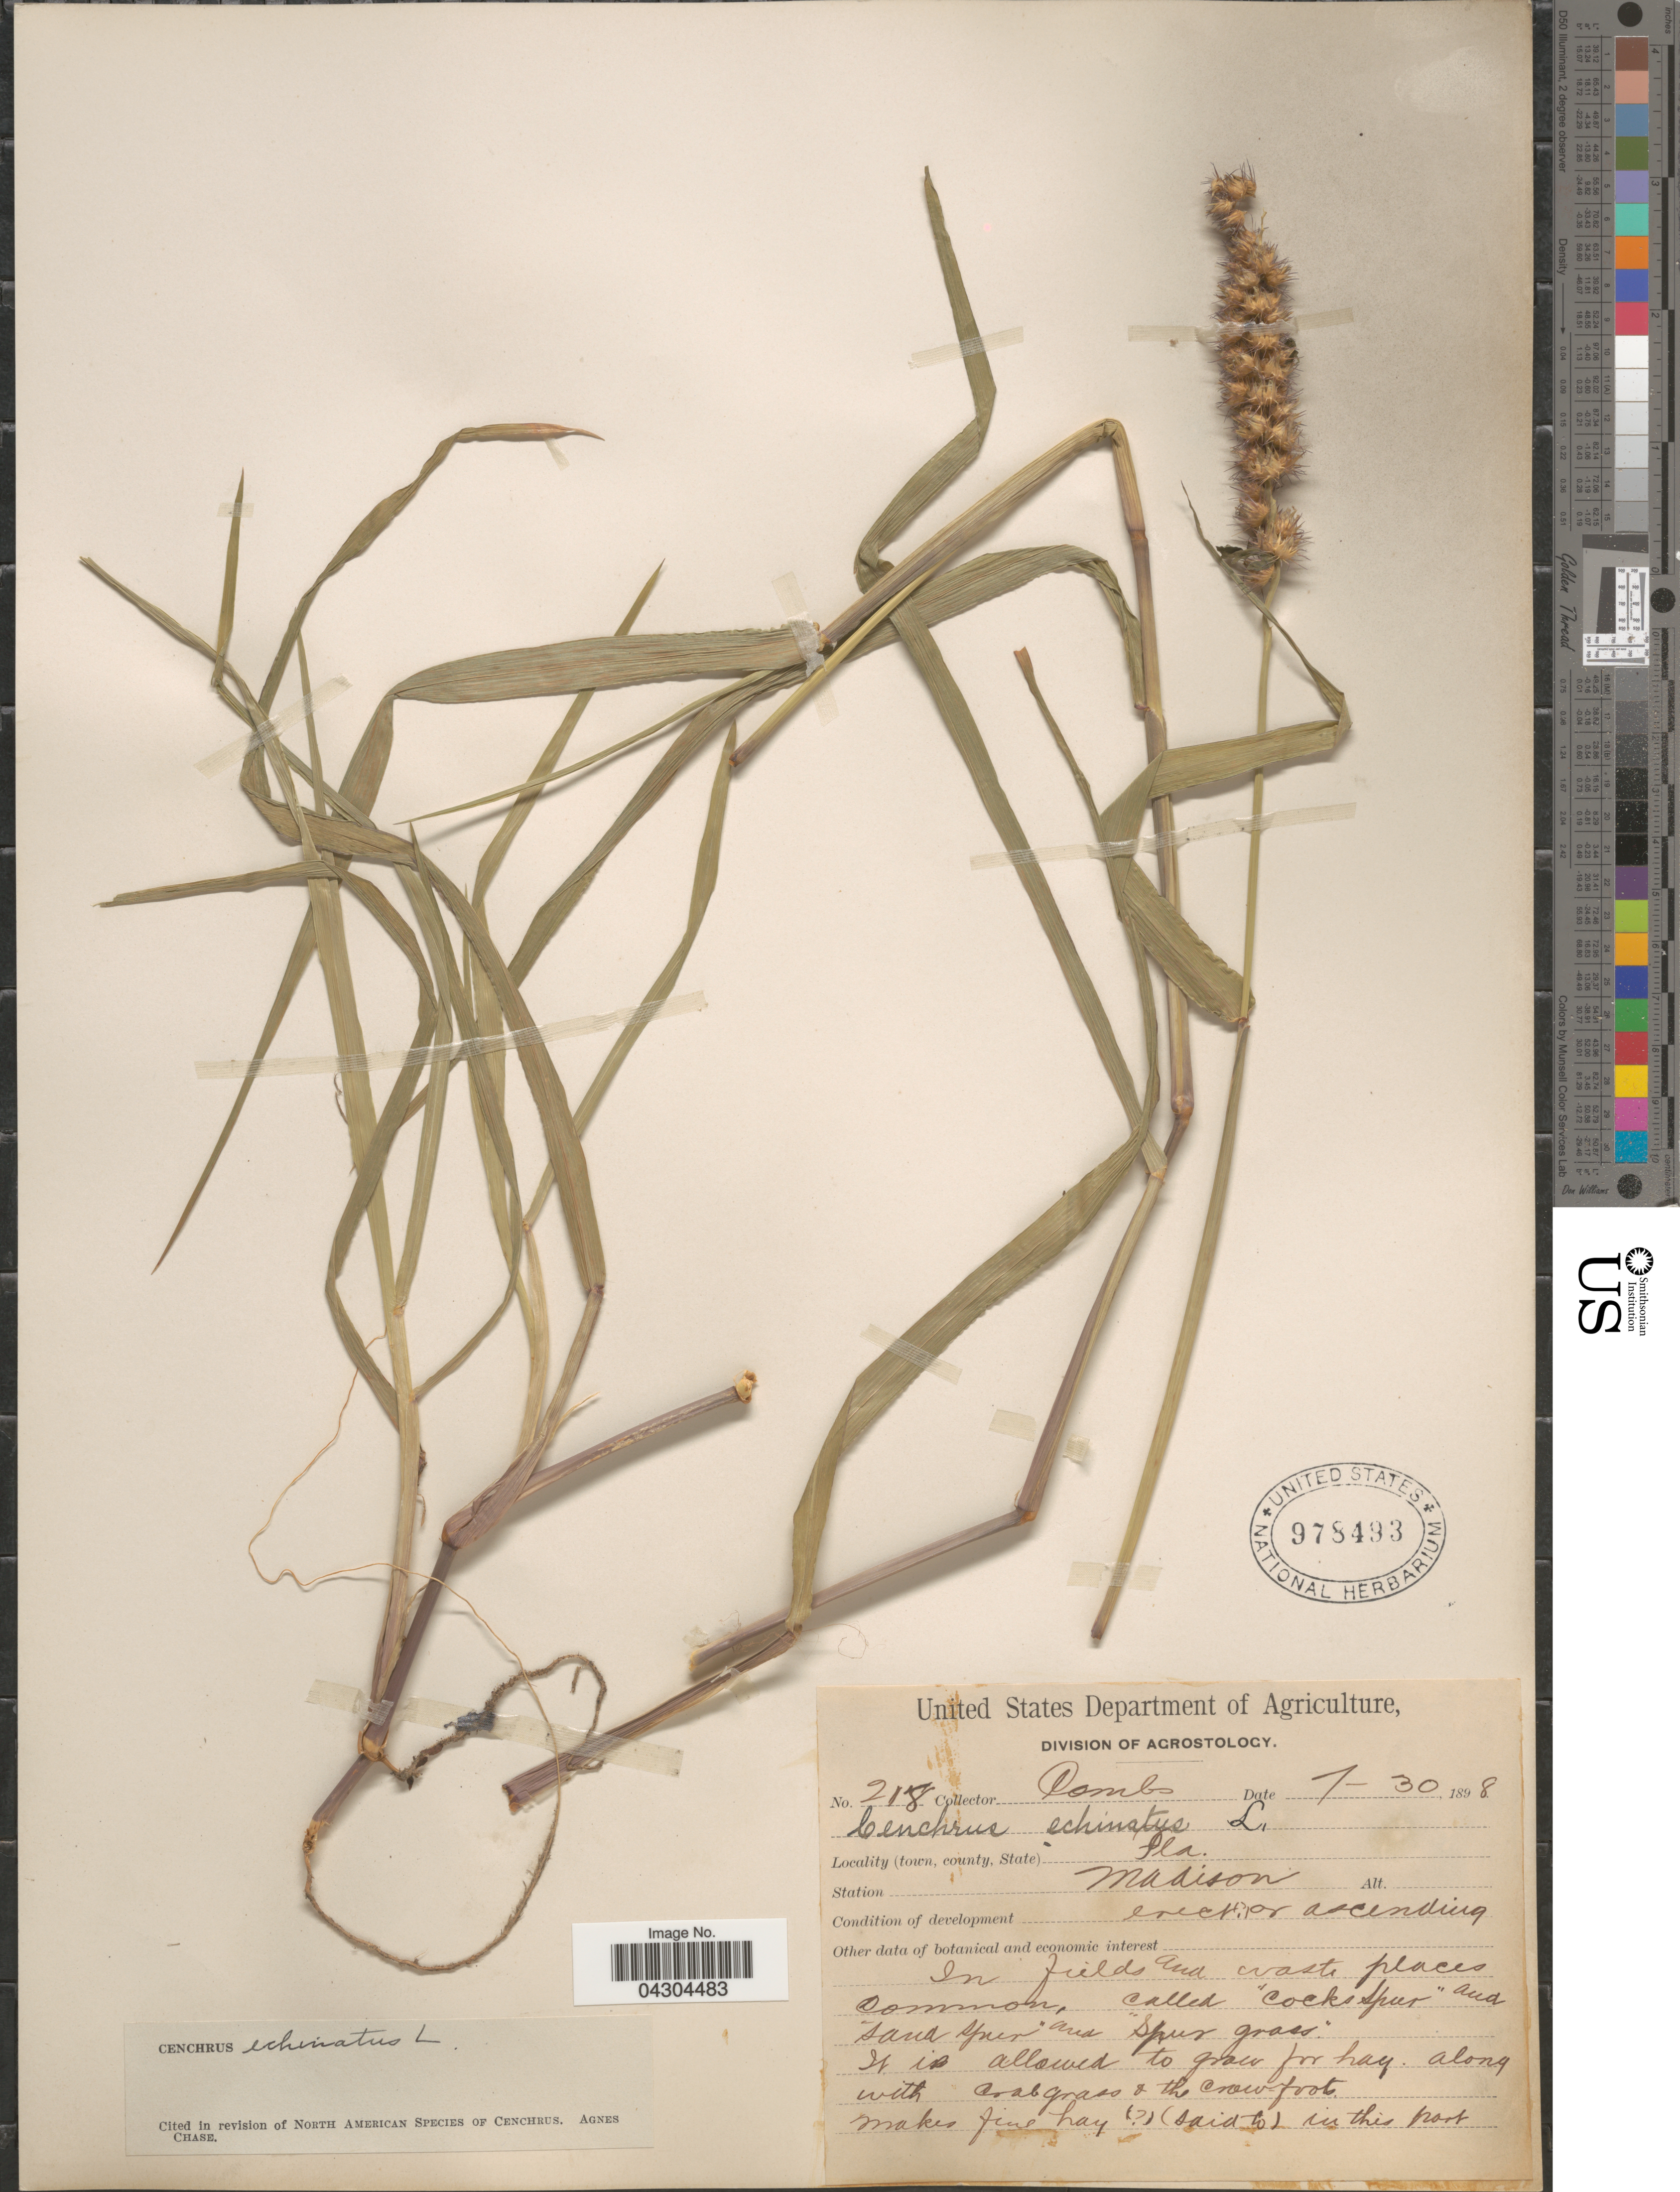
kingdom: Plantae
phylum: Tracheophyta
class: Liliopsida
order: Poales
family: Poaceae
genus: Cenchrus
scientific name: Cenchrus echinatus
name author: L.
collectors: -. Combs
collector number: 218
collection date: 1898-07-30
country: United States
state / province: Florida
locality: Station Madison.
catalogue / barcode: US 978493